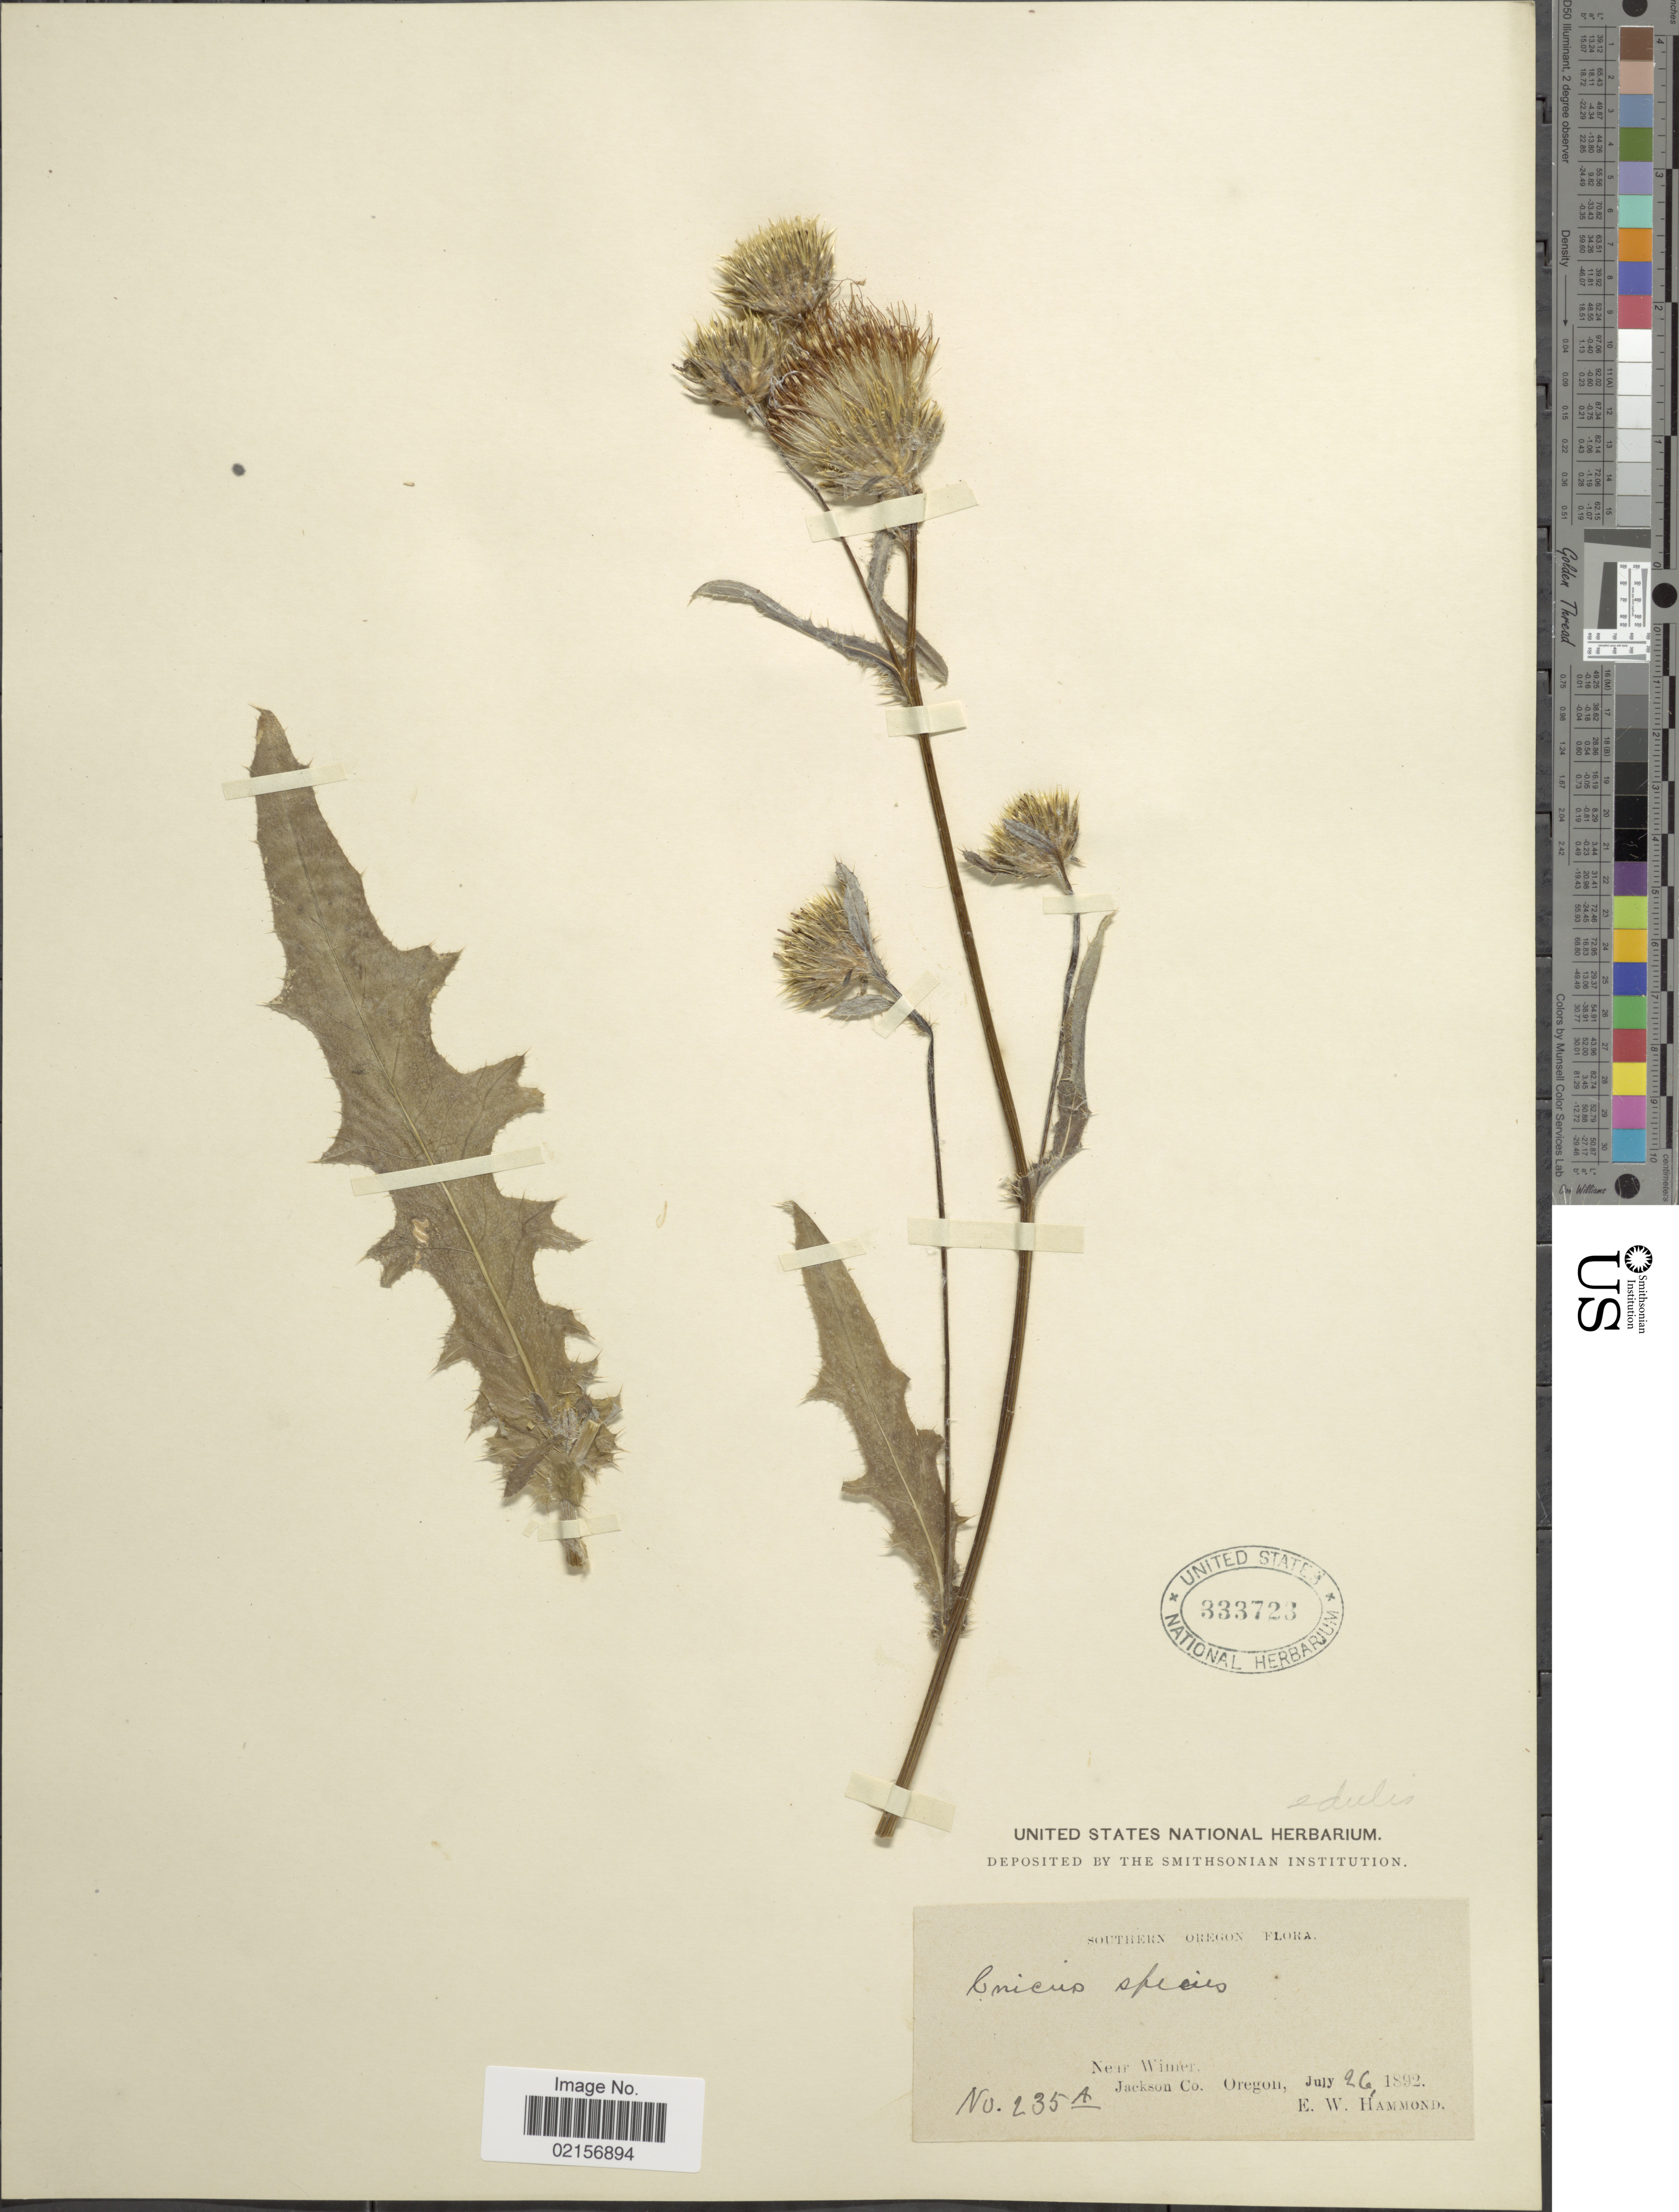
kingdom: Plantae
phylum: Tracheophyta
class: Magnoliopsida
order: Asterales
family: Asteraceae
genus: Cirsium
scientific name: Cirsium edule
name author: Nutt.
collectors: E. Hammond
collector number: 235A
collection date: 1892-07-26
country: United States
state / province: Oregon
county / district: Jackson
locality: Southern Oregon, near Wimer, Jackson Co.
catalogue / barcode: US 333723